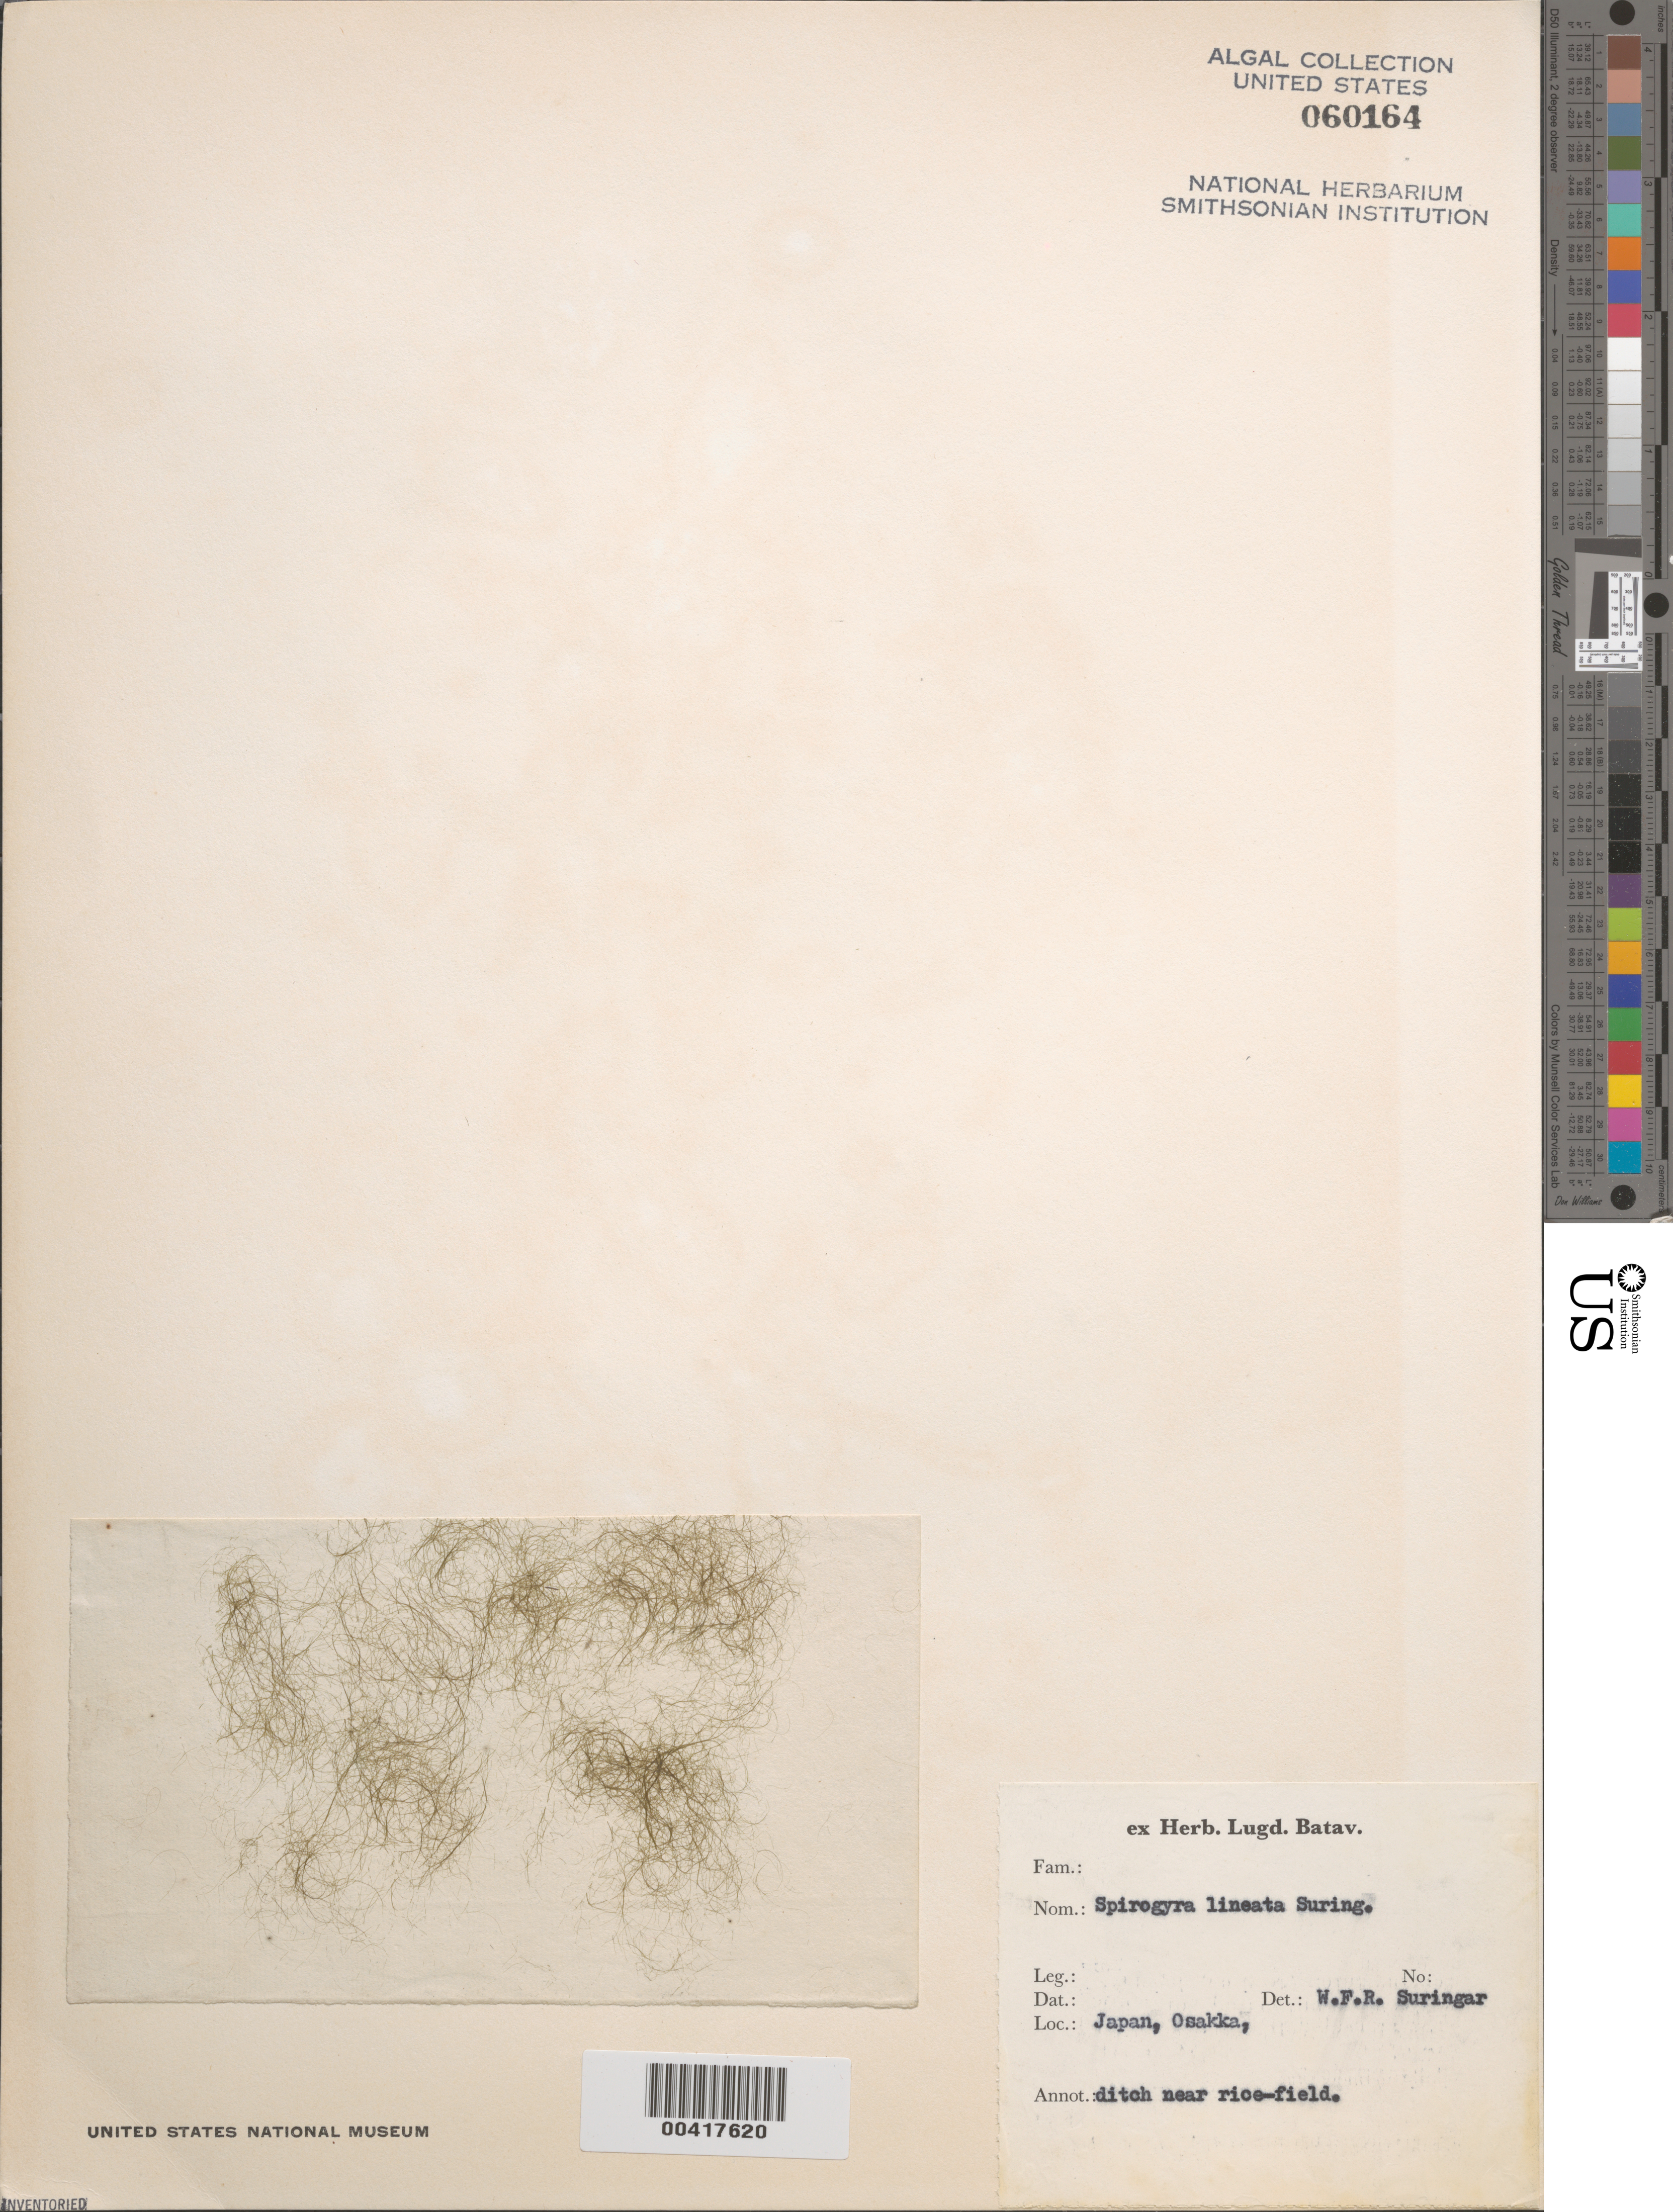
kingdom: Plantae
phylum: Charophyta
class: Zygnematophyceae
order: Zygnematales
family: Zygnemataceae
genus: Spirogyra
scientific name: Spirogyra lineata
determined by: Suringar, W. F. R.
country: Japan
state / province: Osaka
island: Honshu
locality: Osaka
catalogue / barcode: US 60164